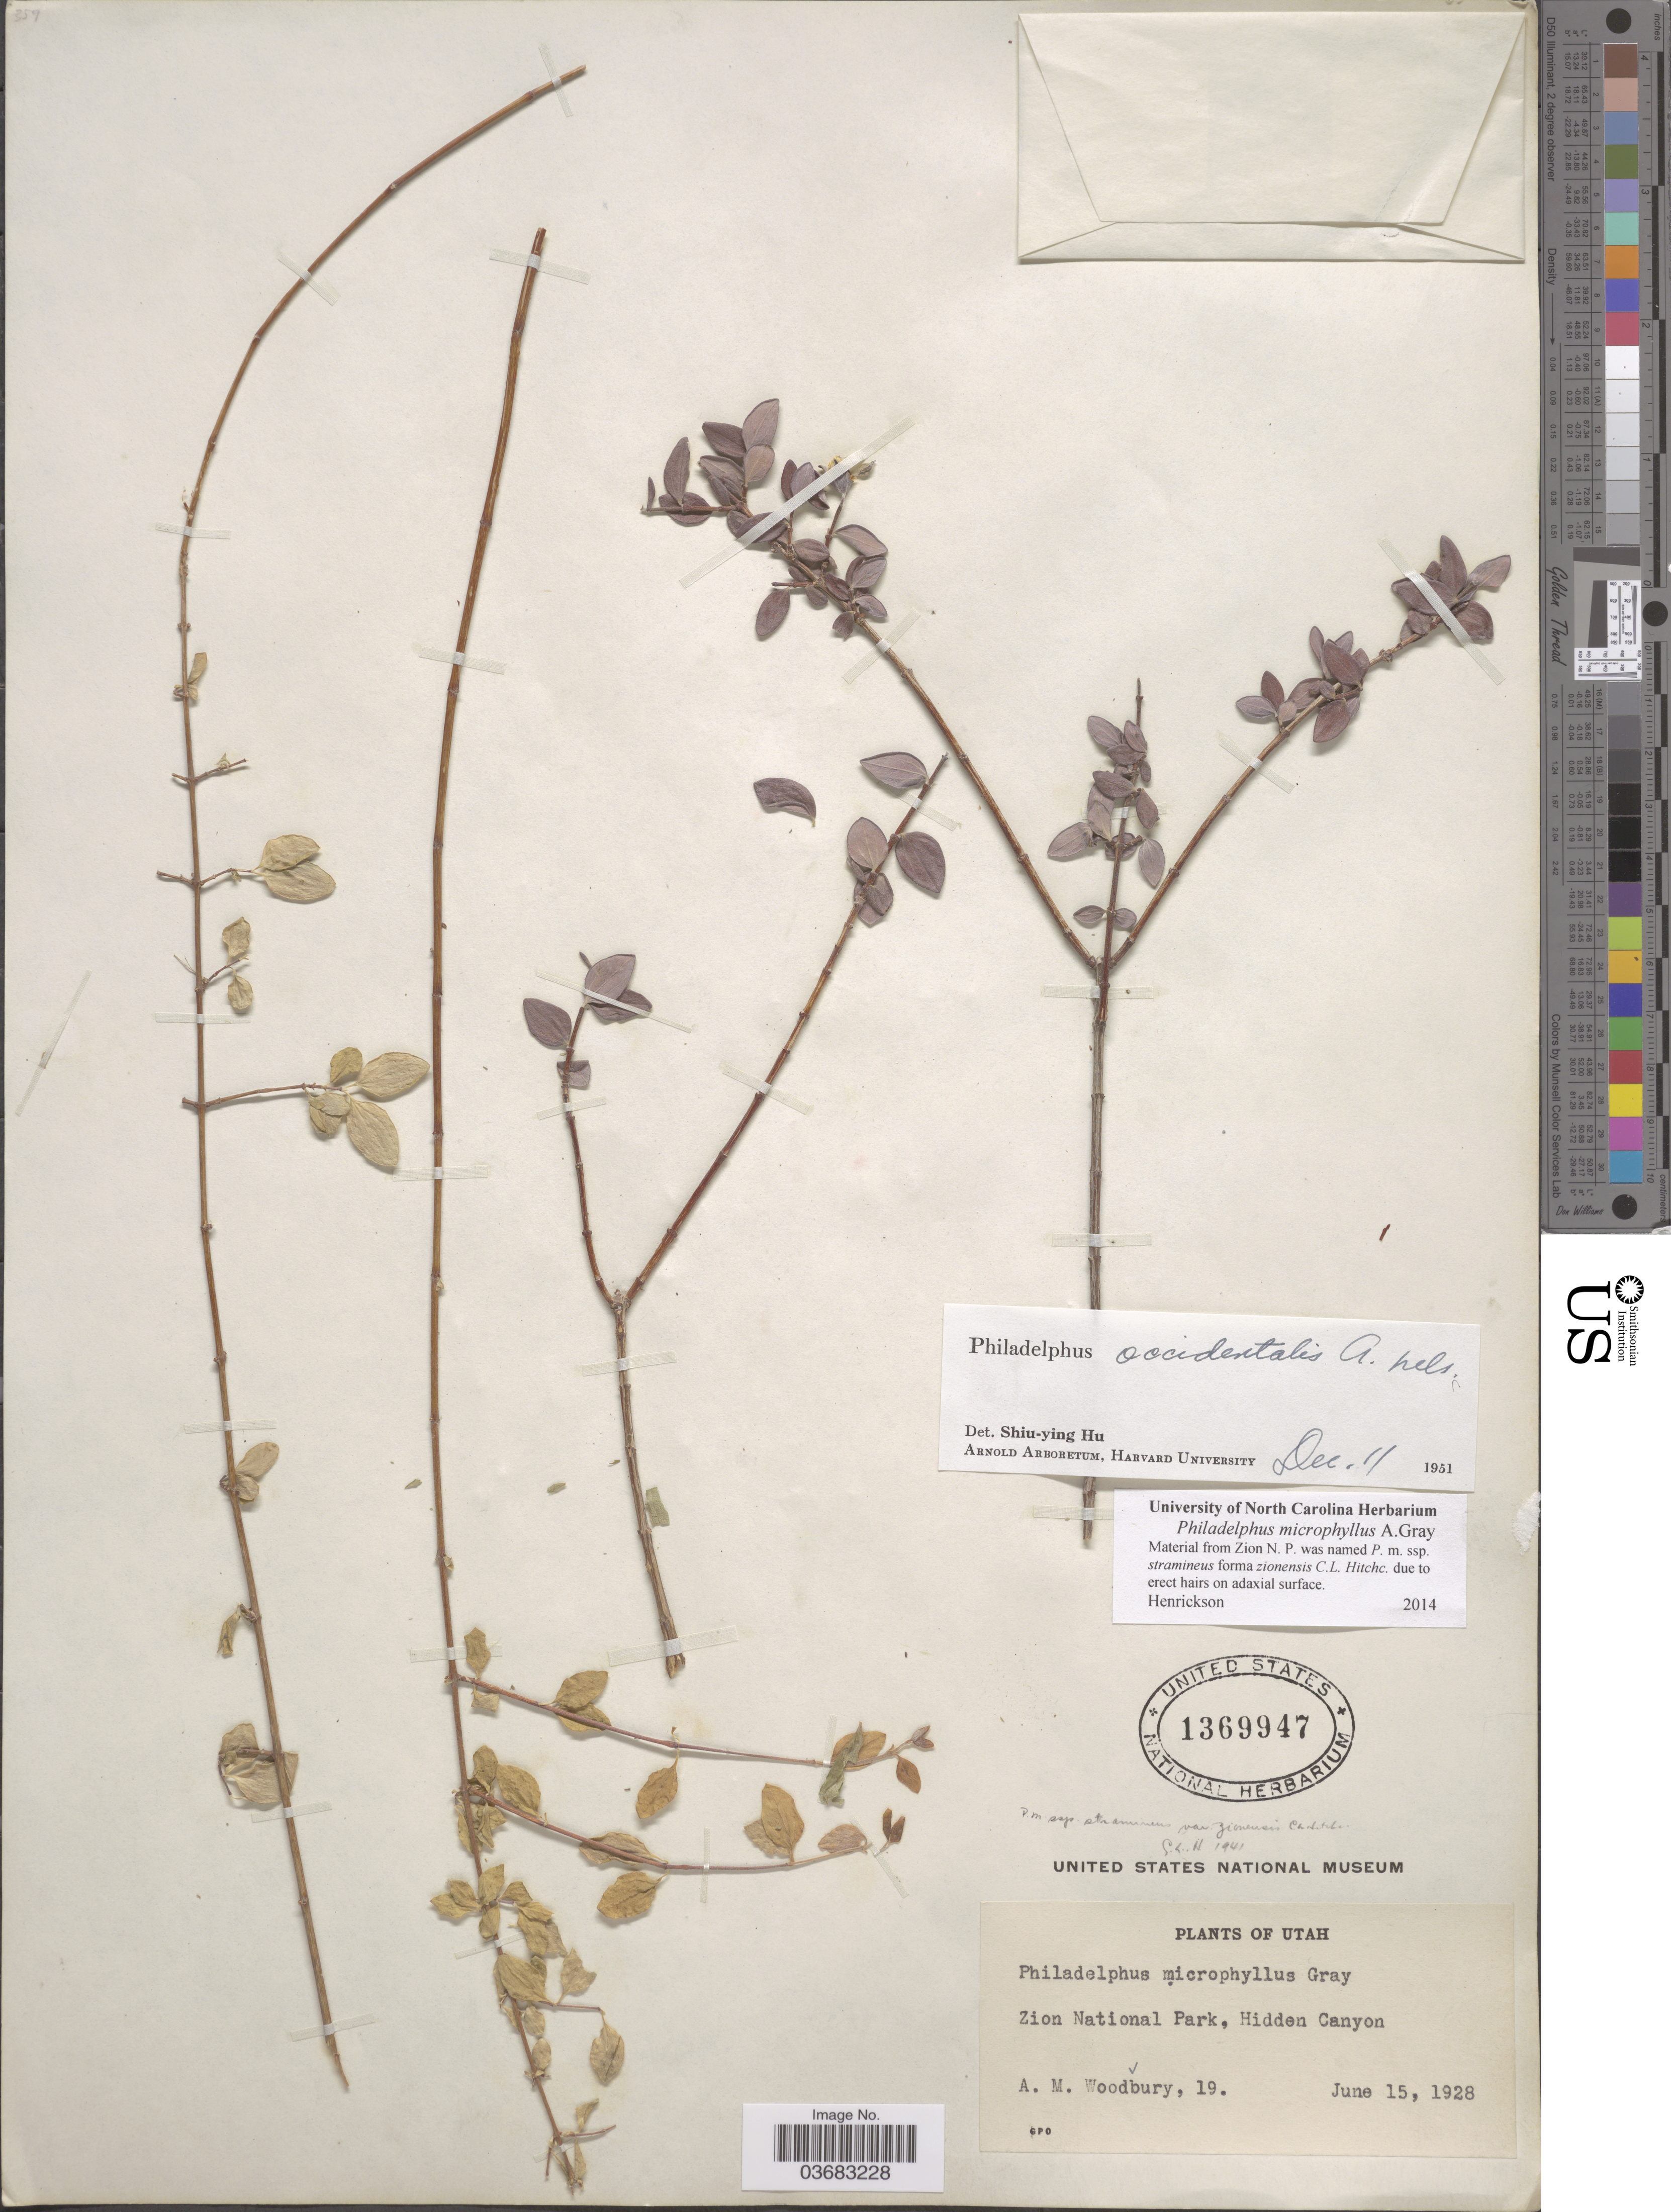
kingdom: Plantae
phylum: Tracheophyta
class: Magnoliopsida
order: Cornales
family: Hydrangeaceae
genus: Philadelphus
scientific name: Philadelphus microphyllus var. microphyllus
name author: A. Gray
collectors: A. M. Woodbury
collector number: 19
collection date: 1928-06-15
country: United States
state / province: Utah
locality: Zion National Park, Hidden Canyon.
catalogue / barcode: US 1369947